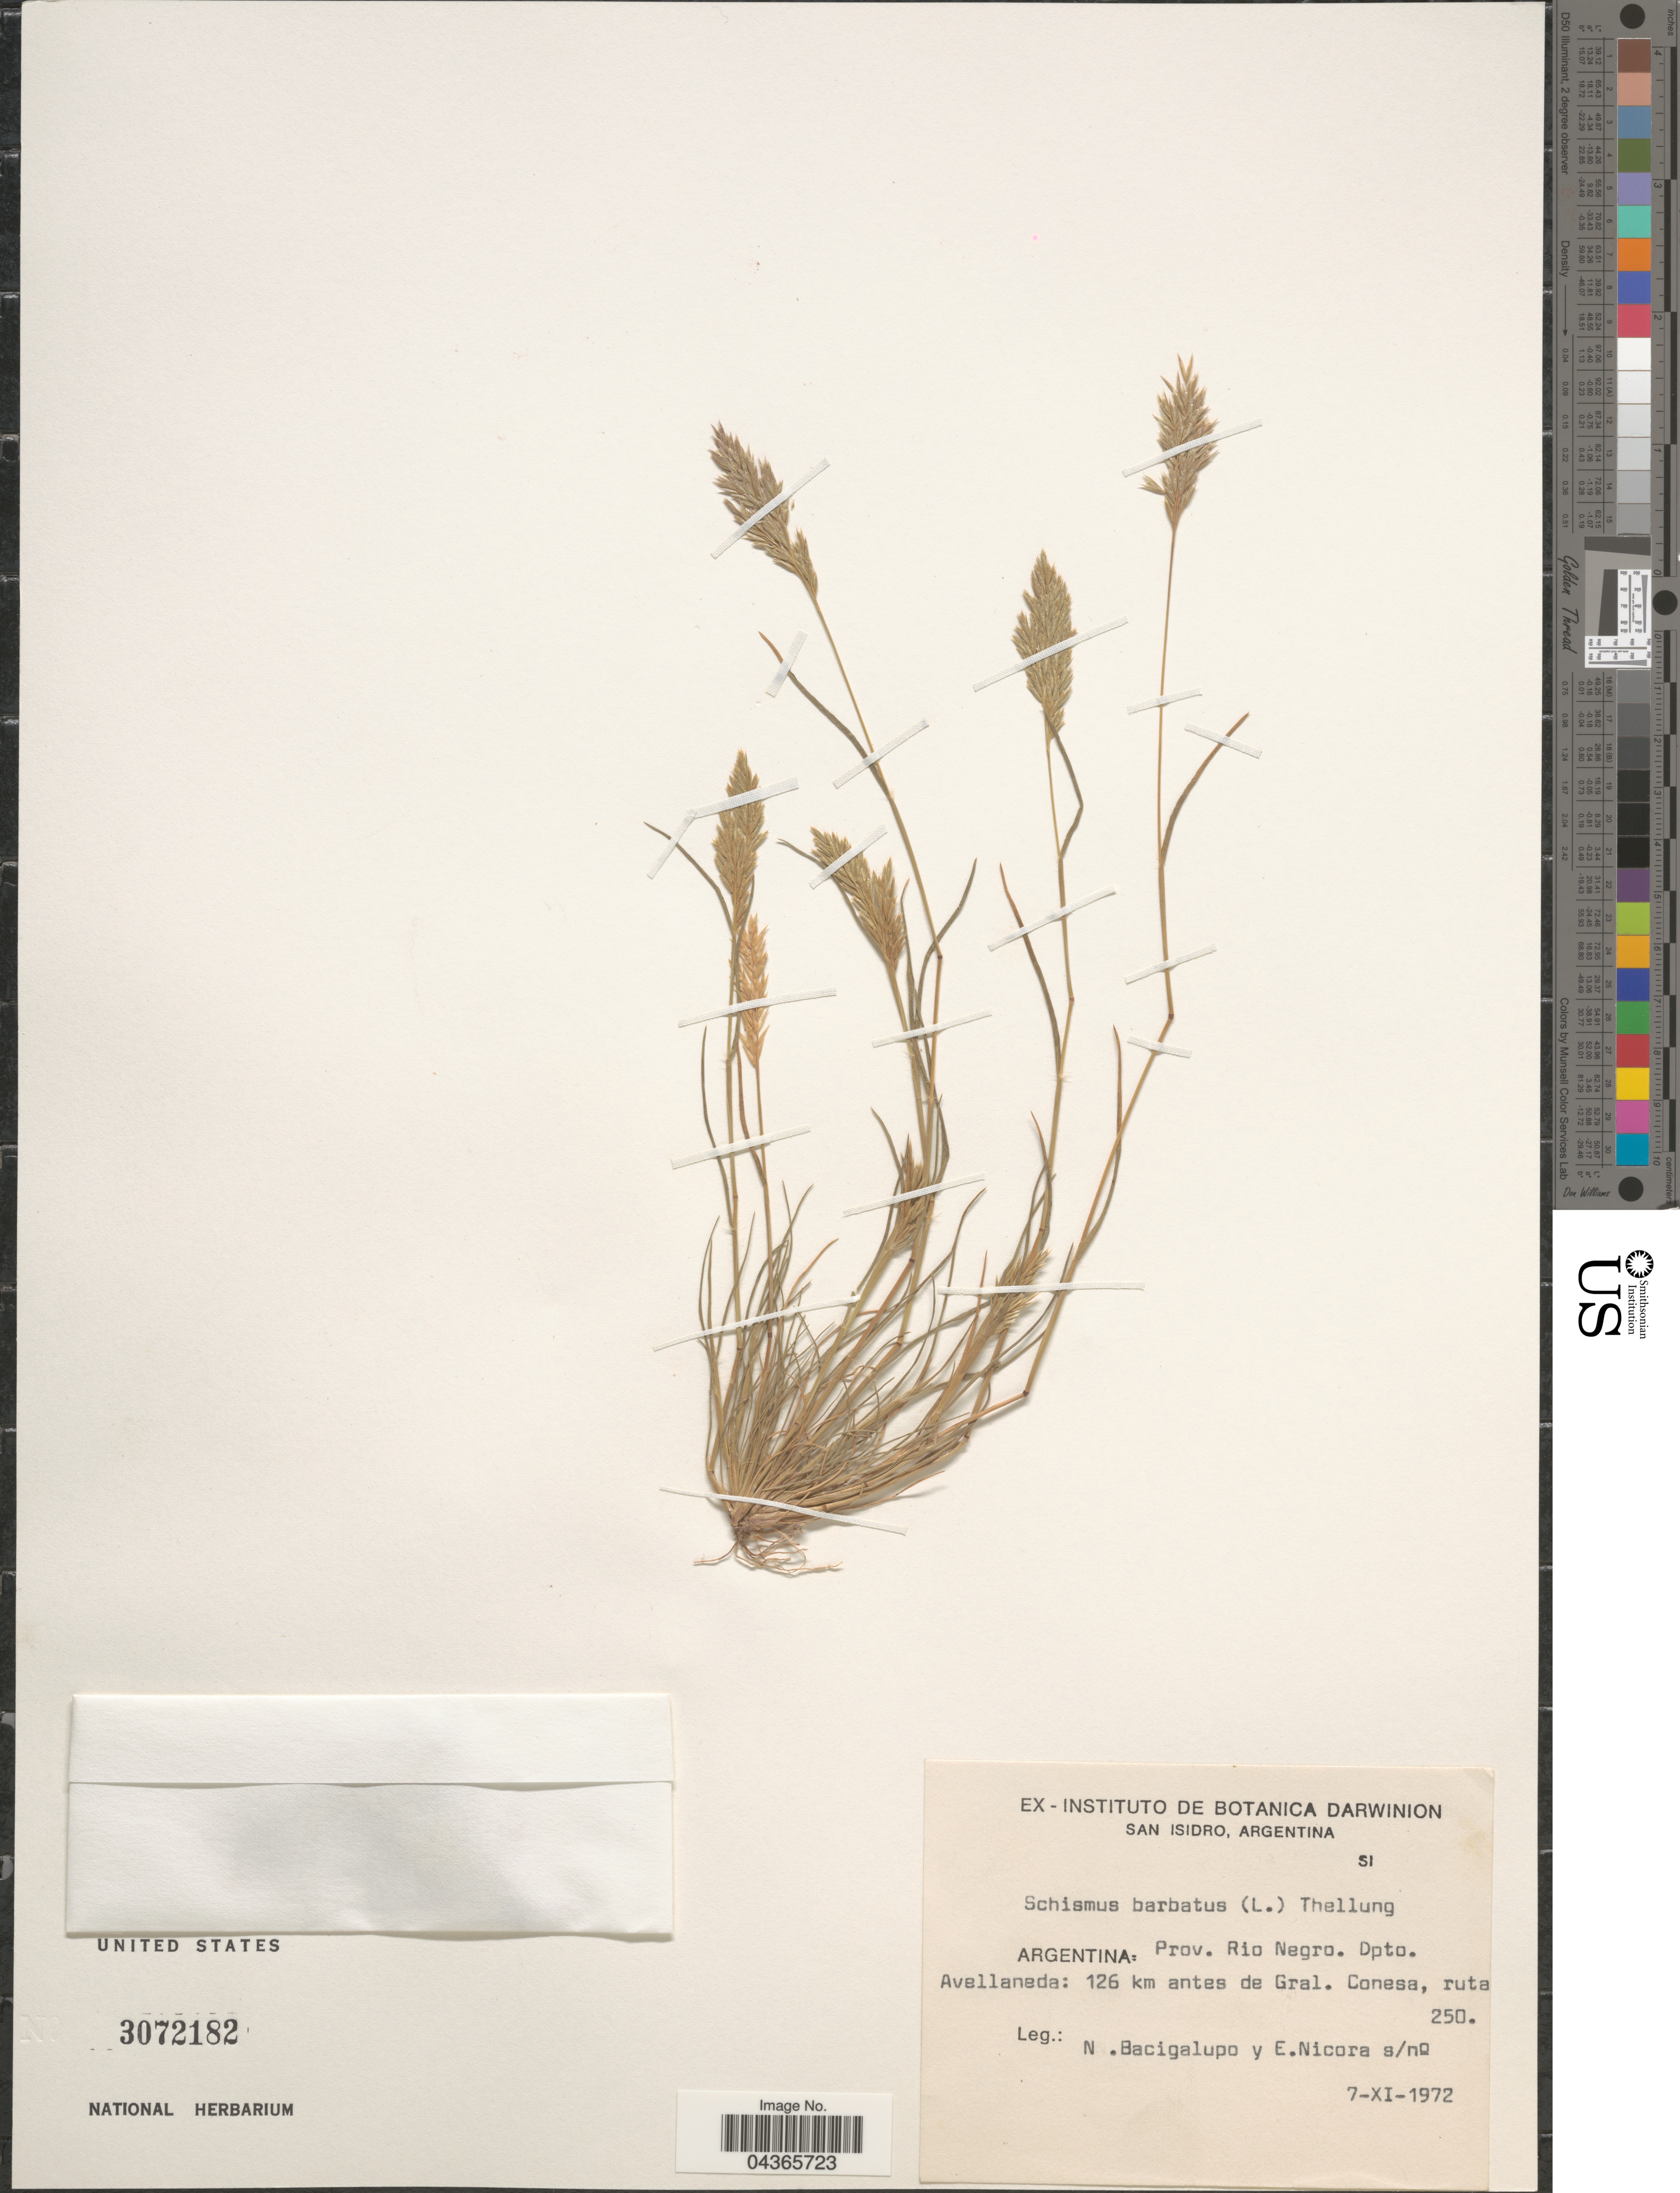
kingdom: Plantae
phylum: Tracheophyta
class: Liliopsida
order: Poales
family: Poaceae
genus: Schismus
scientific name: Schismus barbatus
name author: (L.) Thell.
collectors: N. M. Bacigalupo & E. Nicora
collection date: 1972-11-07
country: Argentina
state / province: Rio Negro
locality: Dpto. Avellaneda: 126 km antes de Gral. Conesa, ruta 250.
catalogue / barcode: US 3072182